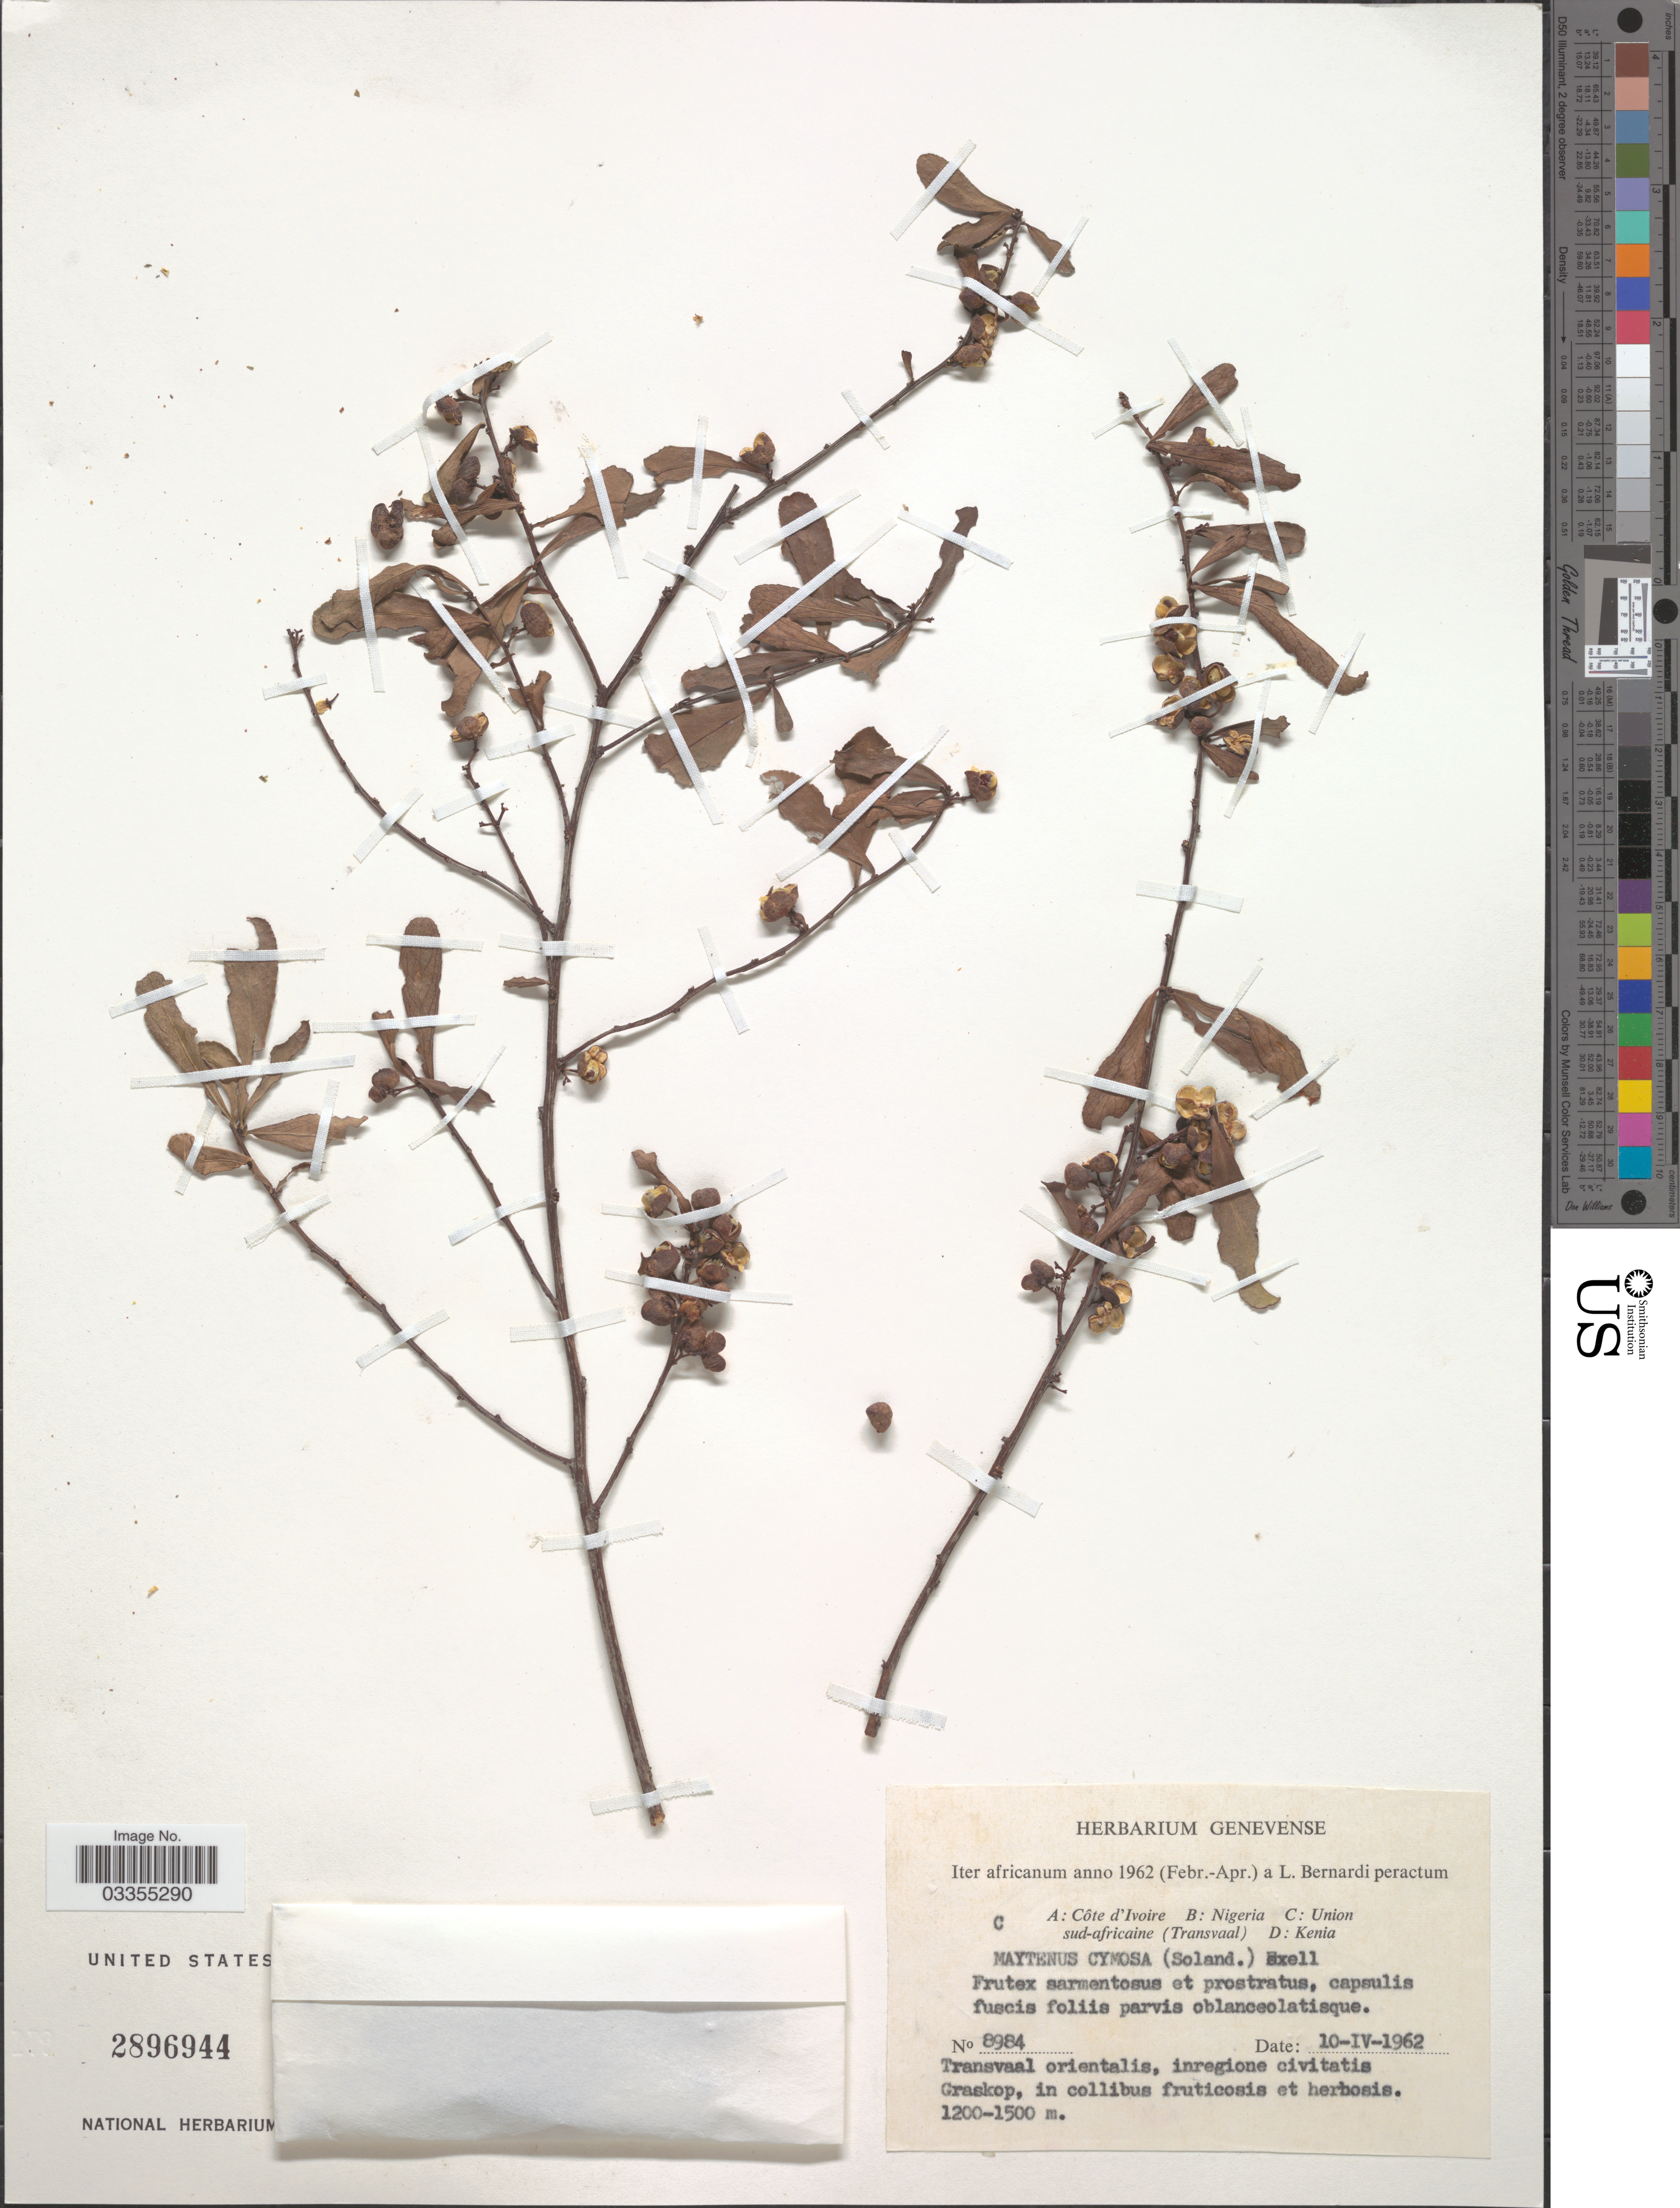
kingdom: Plantae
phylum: Tracheophyta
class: Magnoliopsida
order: Celastrales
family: Celastraceae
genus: Gymnosporia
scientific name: Gymnosporia buxifolia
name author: (L.) Szyszyl.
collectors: L. Bernardi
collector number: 8984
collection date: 1962-04-10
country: South Africa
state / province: Mpumalanga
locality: Union sud-africaine (Transvaal). Transvaal orientalis, inregione civitatis Graskop.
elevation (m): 1200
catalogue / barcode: US 2896944